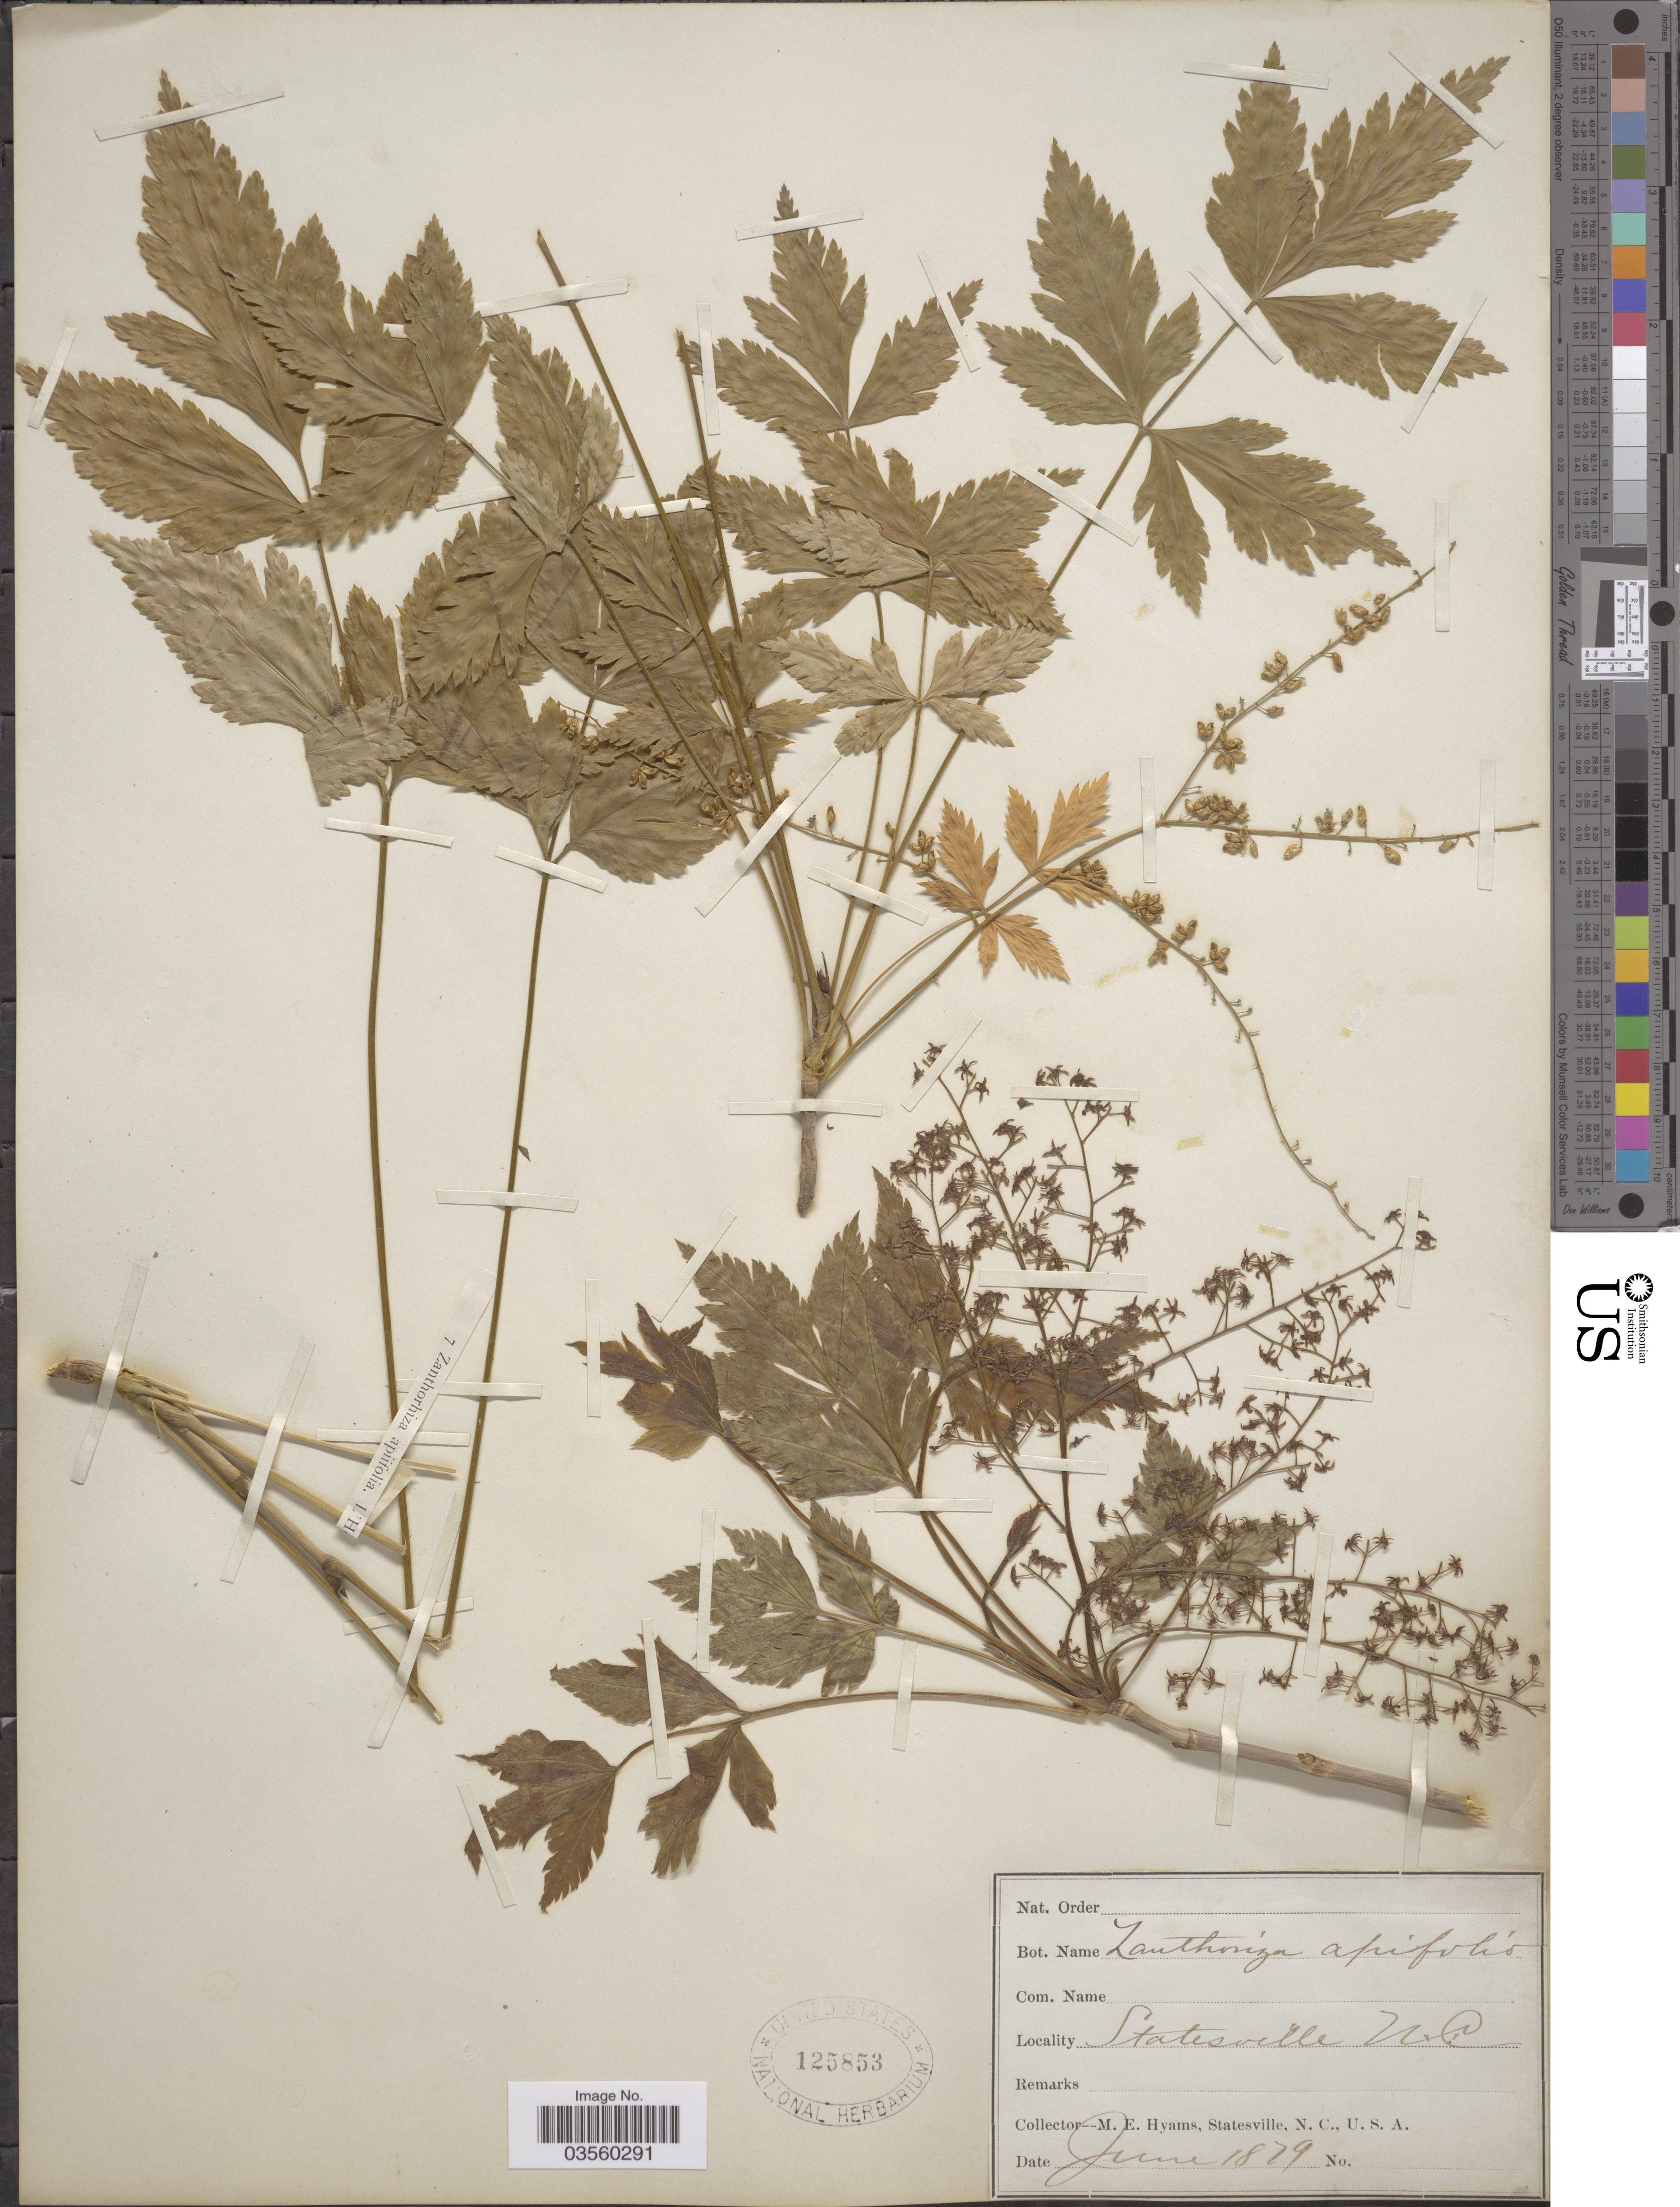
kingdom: Plantae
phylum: Tracheophyta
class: Magnoliopsida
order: Ranunculales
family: Ranunculaceae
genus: Xanthorhiza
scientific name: Xanthorhiza apiifolia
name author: L'Hér.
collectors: M. E. Hyams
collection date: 1879-06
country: United States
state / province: North Carolina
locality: Statesville.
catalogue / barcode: US 125853